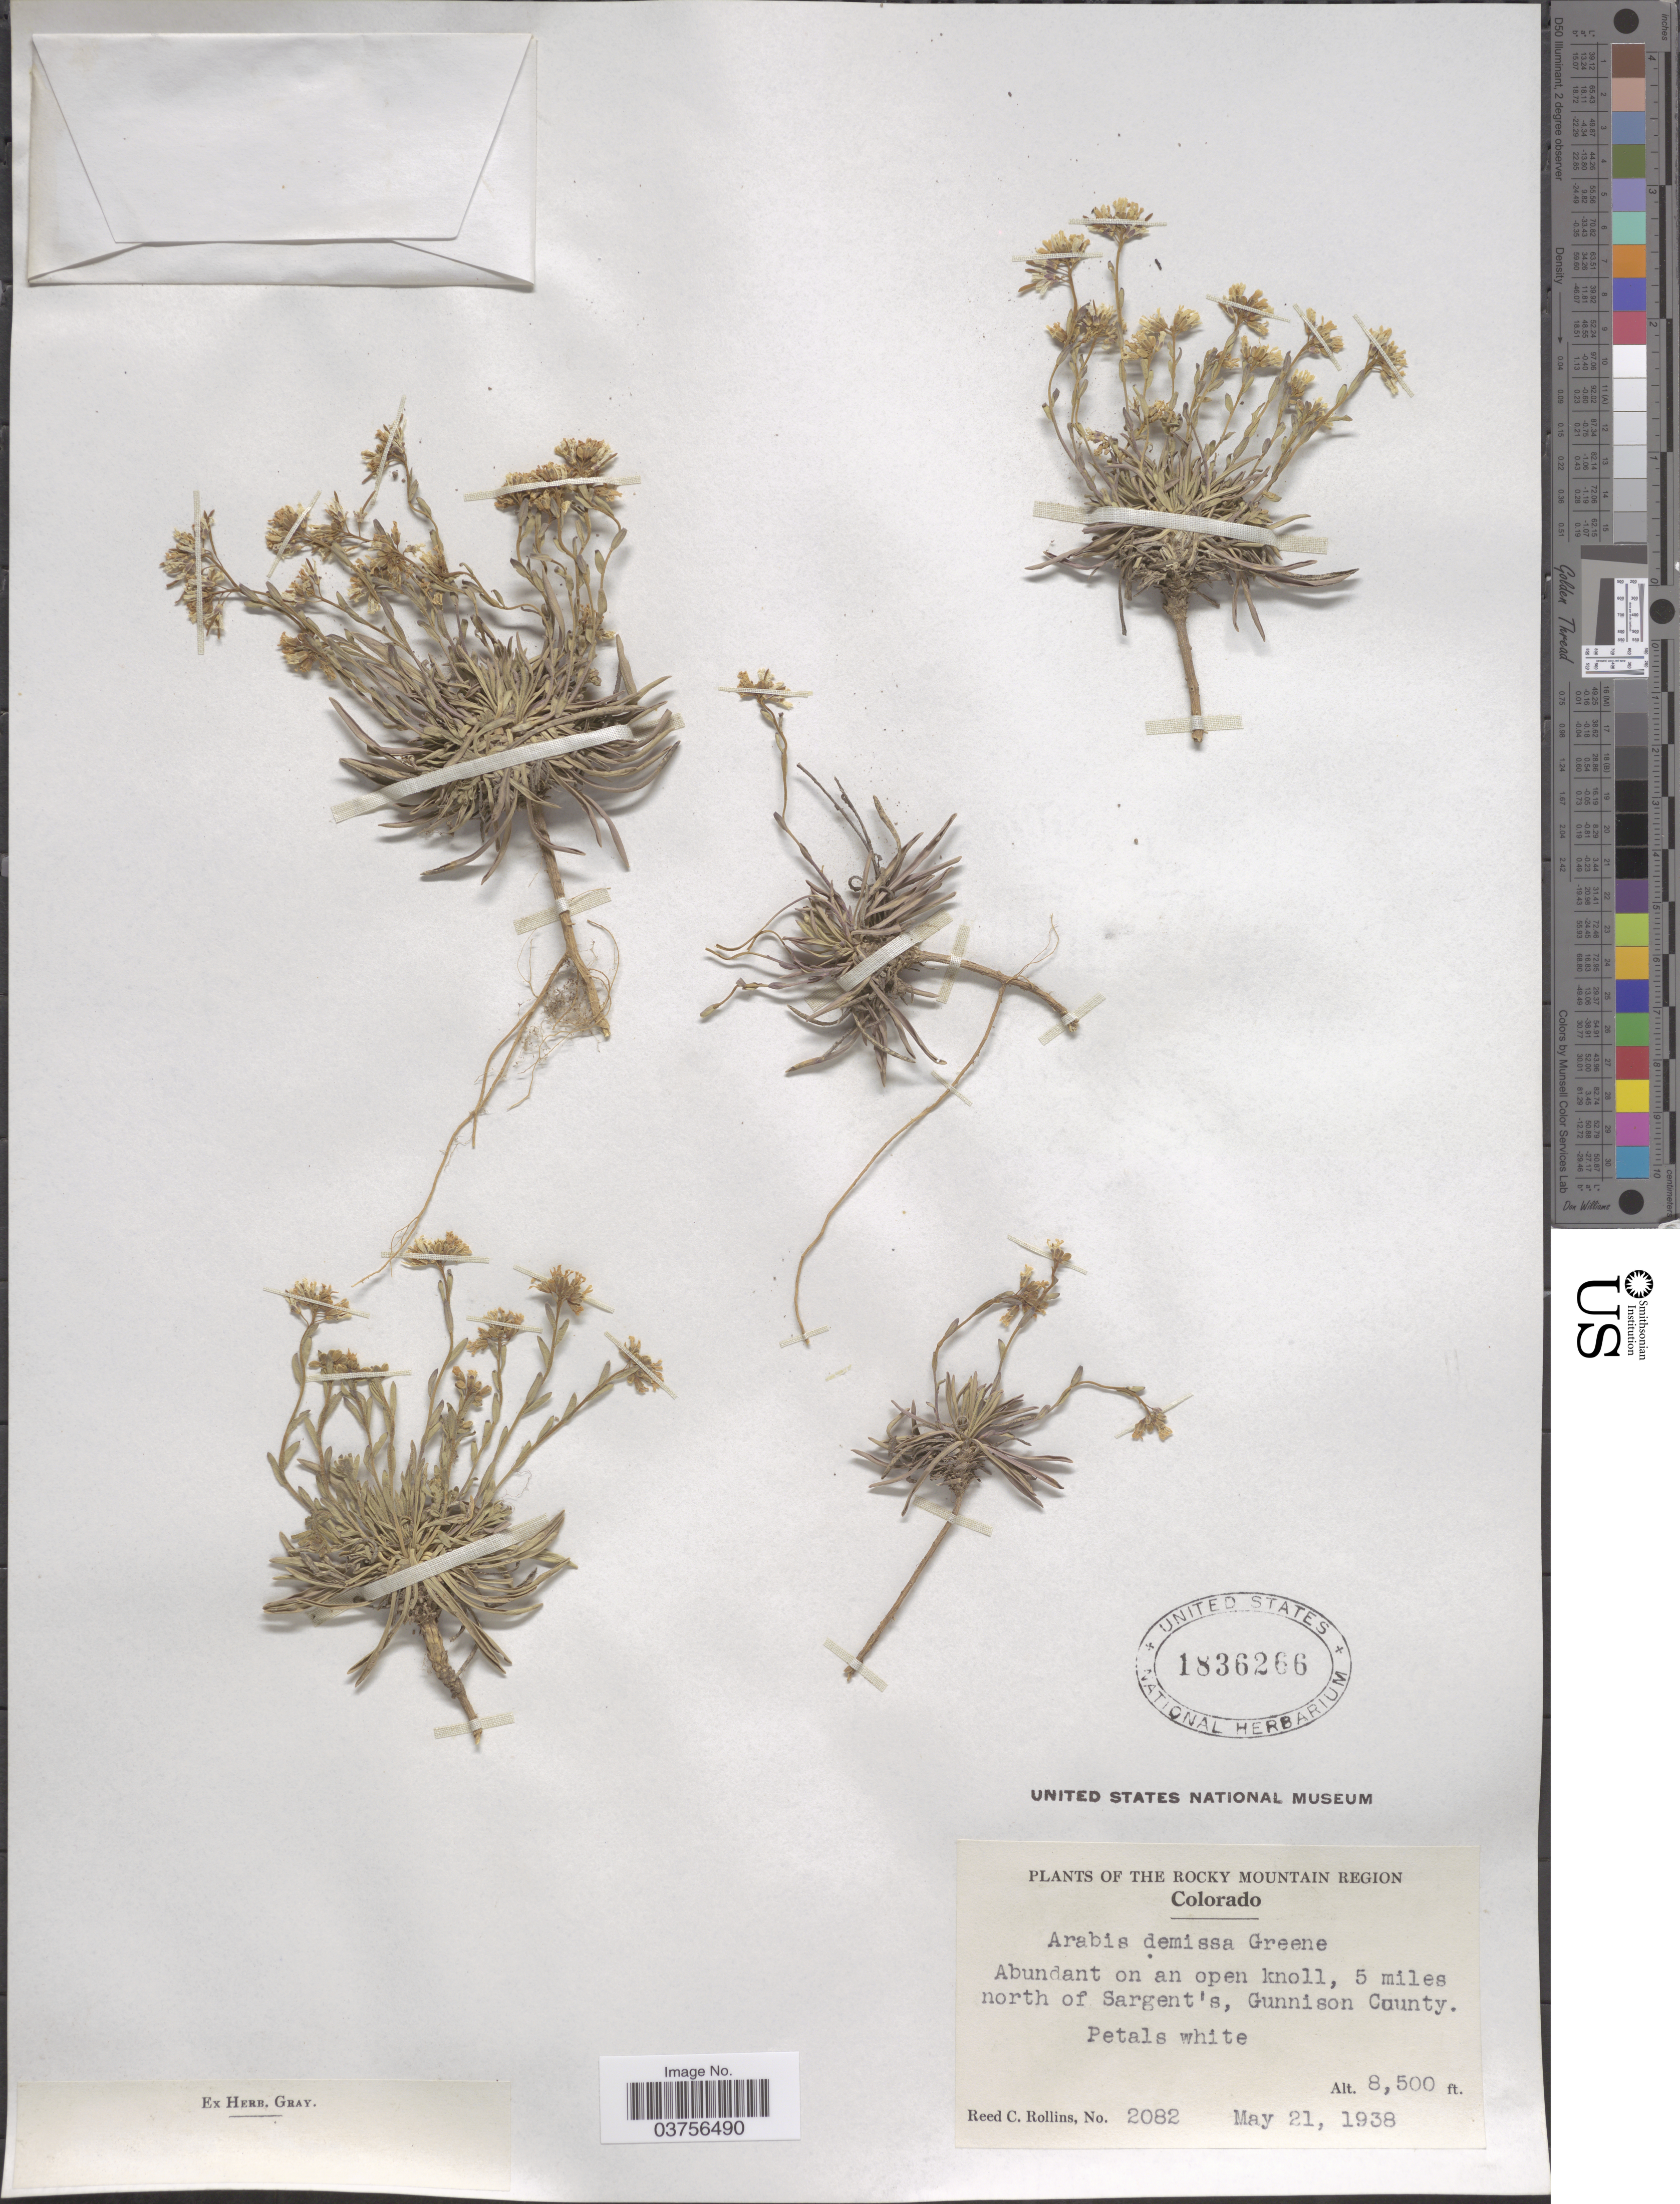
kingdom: Plantae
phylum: Tracheophyta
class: Magnoliopsida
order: Brassicales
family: Brassicaceae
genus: Arabis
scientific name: Arabis demissa var. demissa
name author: Greene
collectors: R. C. Rollins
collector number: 2082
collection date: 1938-05-21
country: United States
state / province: Colorado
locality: The Rocky Mountain Region. 5 miles north of Sargent's, Gunnison County.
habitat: abundant on an open knoll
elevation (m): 2591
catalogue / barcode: US 1836266